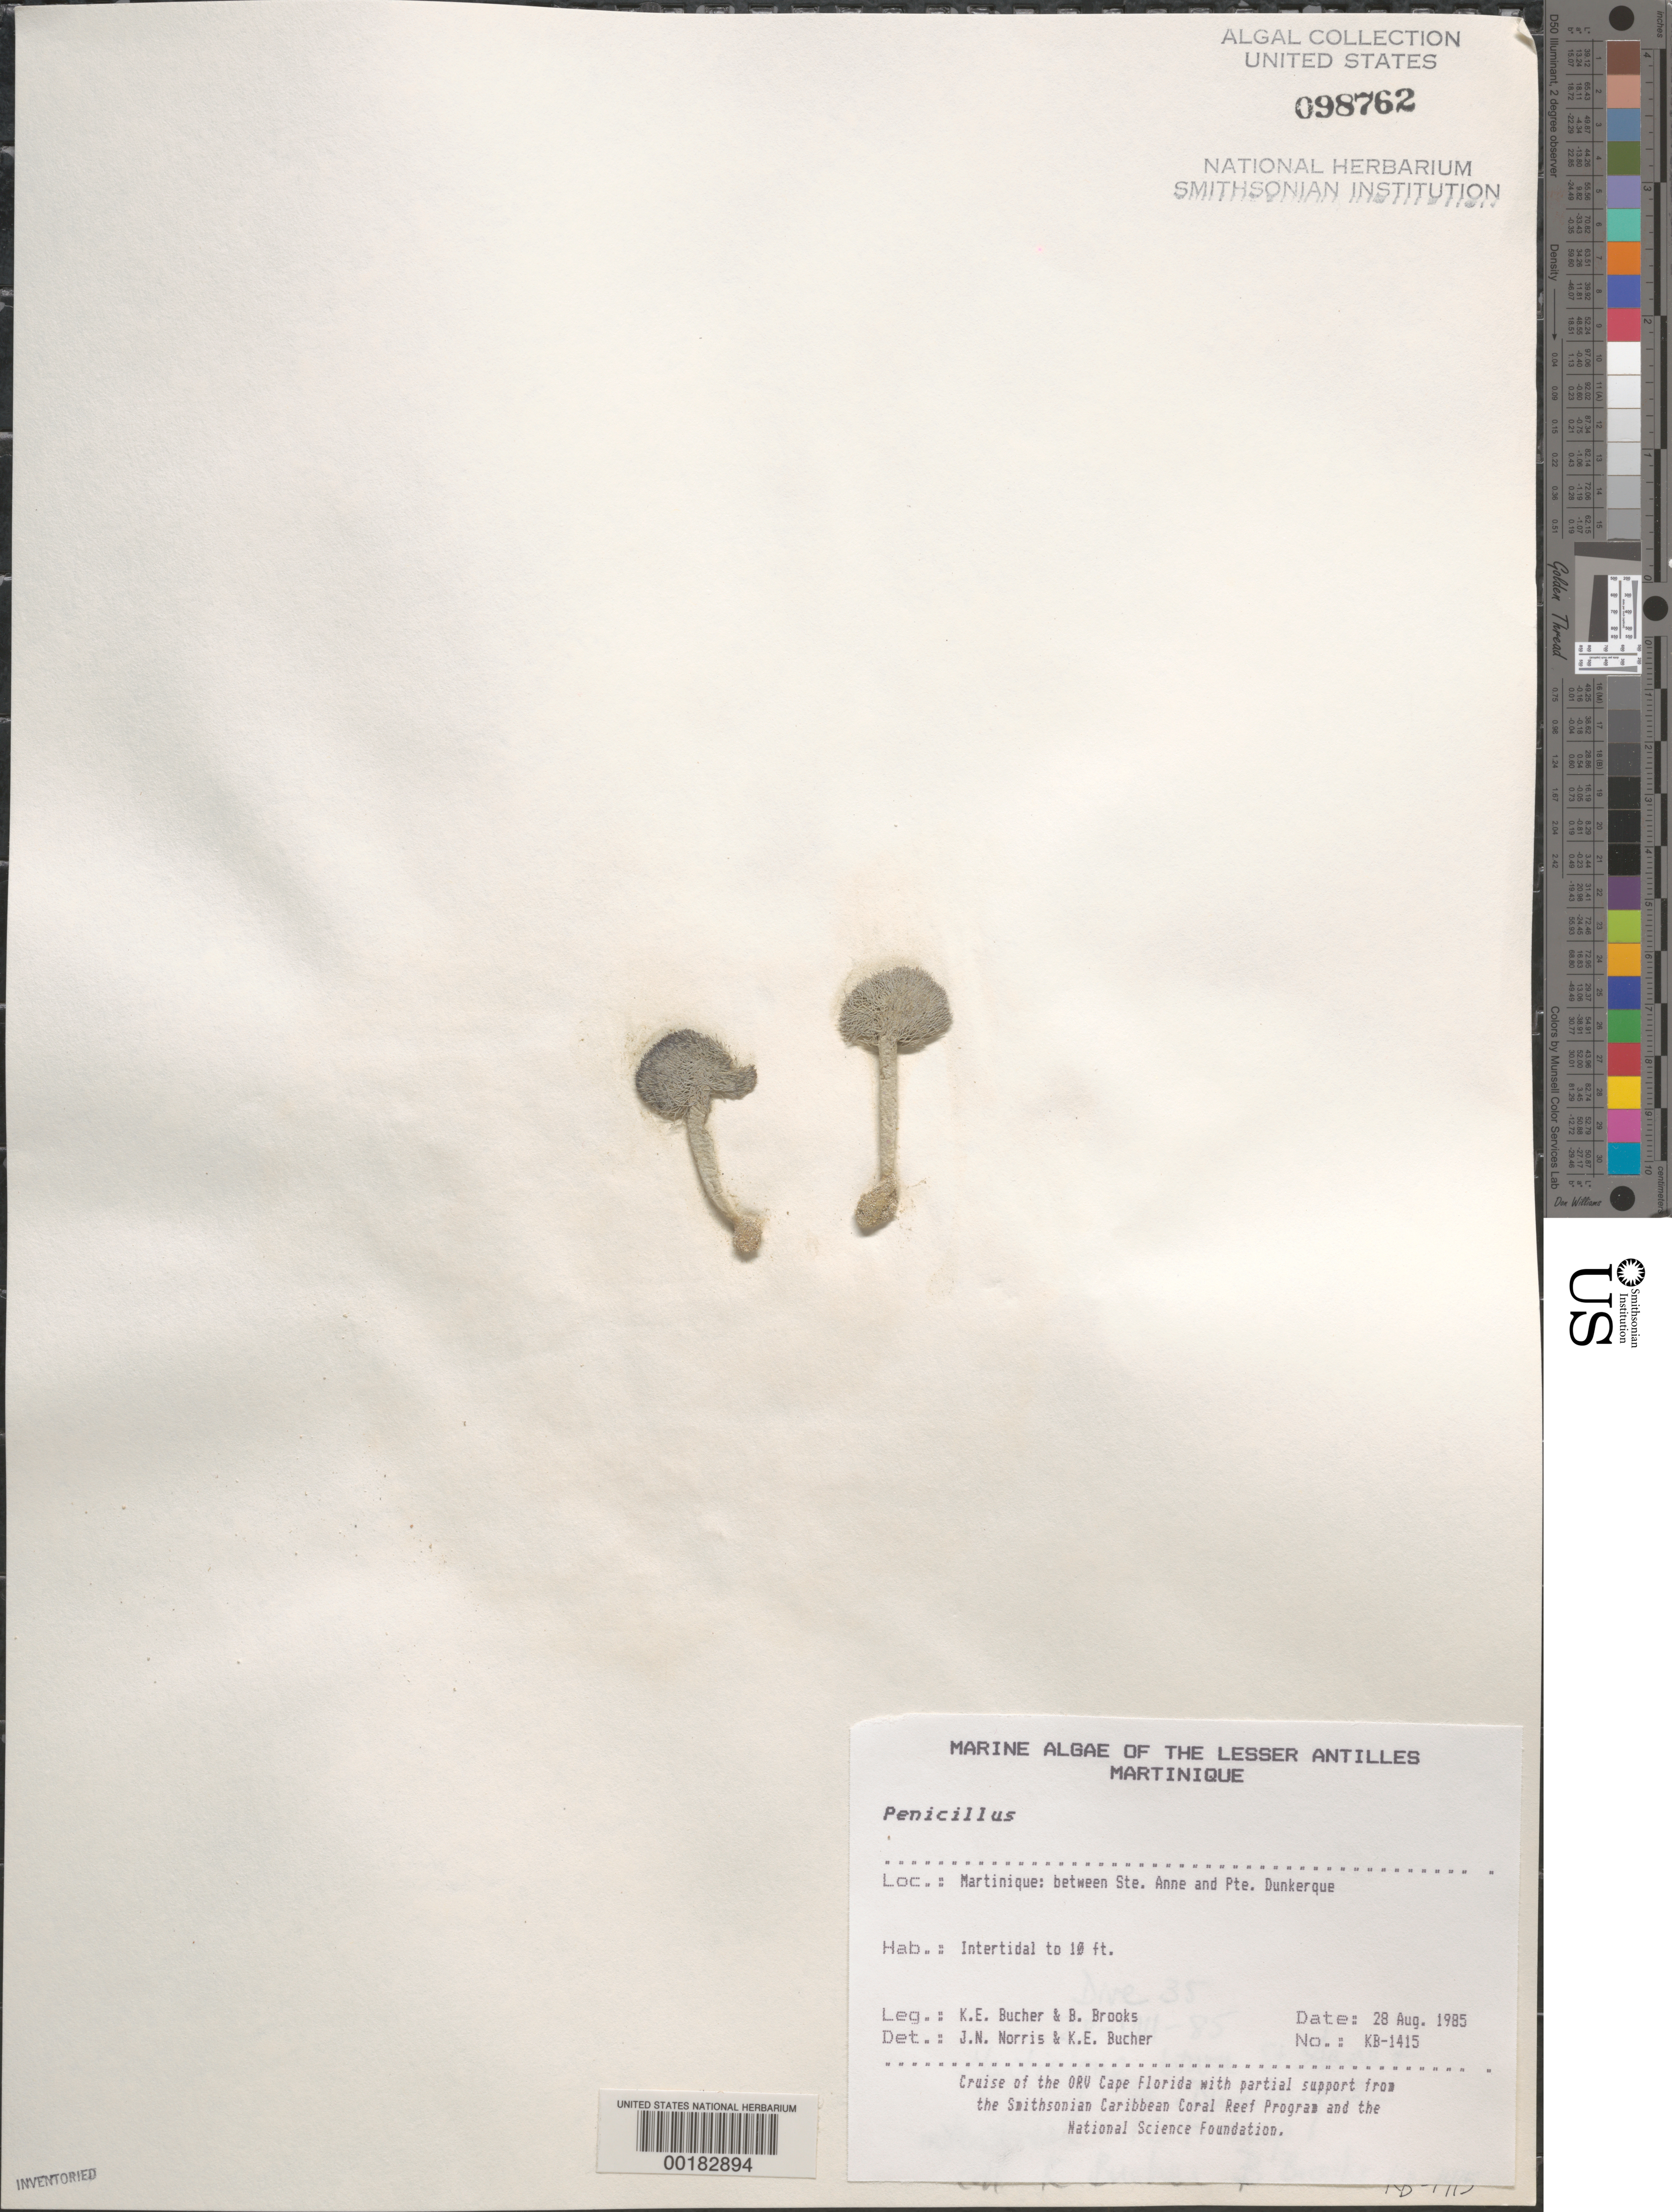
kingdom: Plantae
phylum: Chlorophyta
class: Ulvophyceae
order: Bryopsidales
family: Udoteaceae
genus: Penicillus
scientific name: Penicillus sp.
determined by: Norris, J. N.; Bucher, K. E.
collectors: K. E. Bucher & B. Brooks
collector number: Kb-1415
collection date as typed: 28 Aug 1985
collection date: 1985-08-28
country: Martinique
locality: Between Sainte Anne and Pointe Dunkerque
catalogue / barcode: US 98762